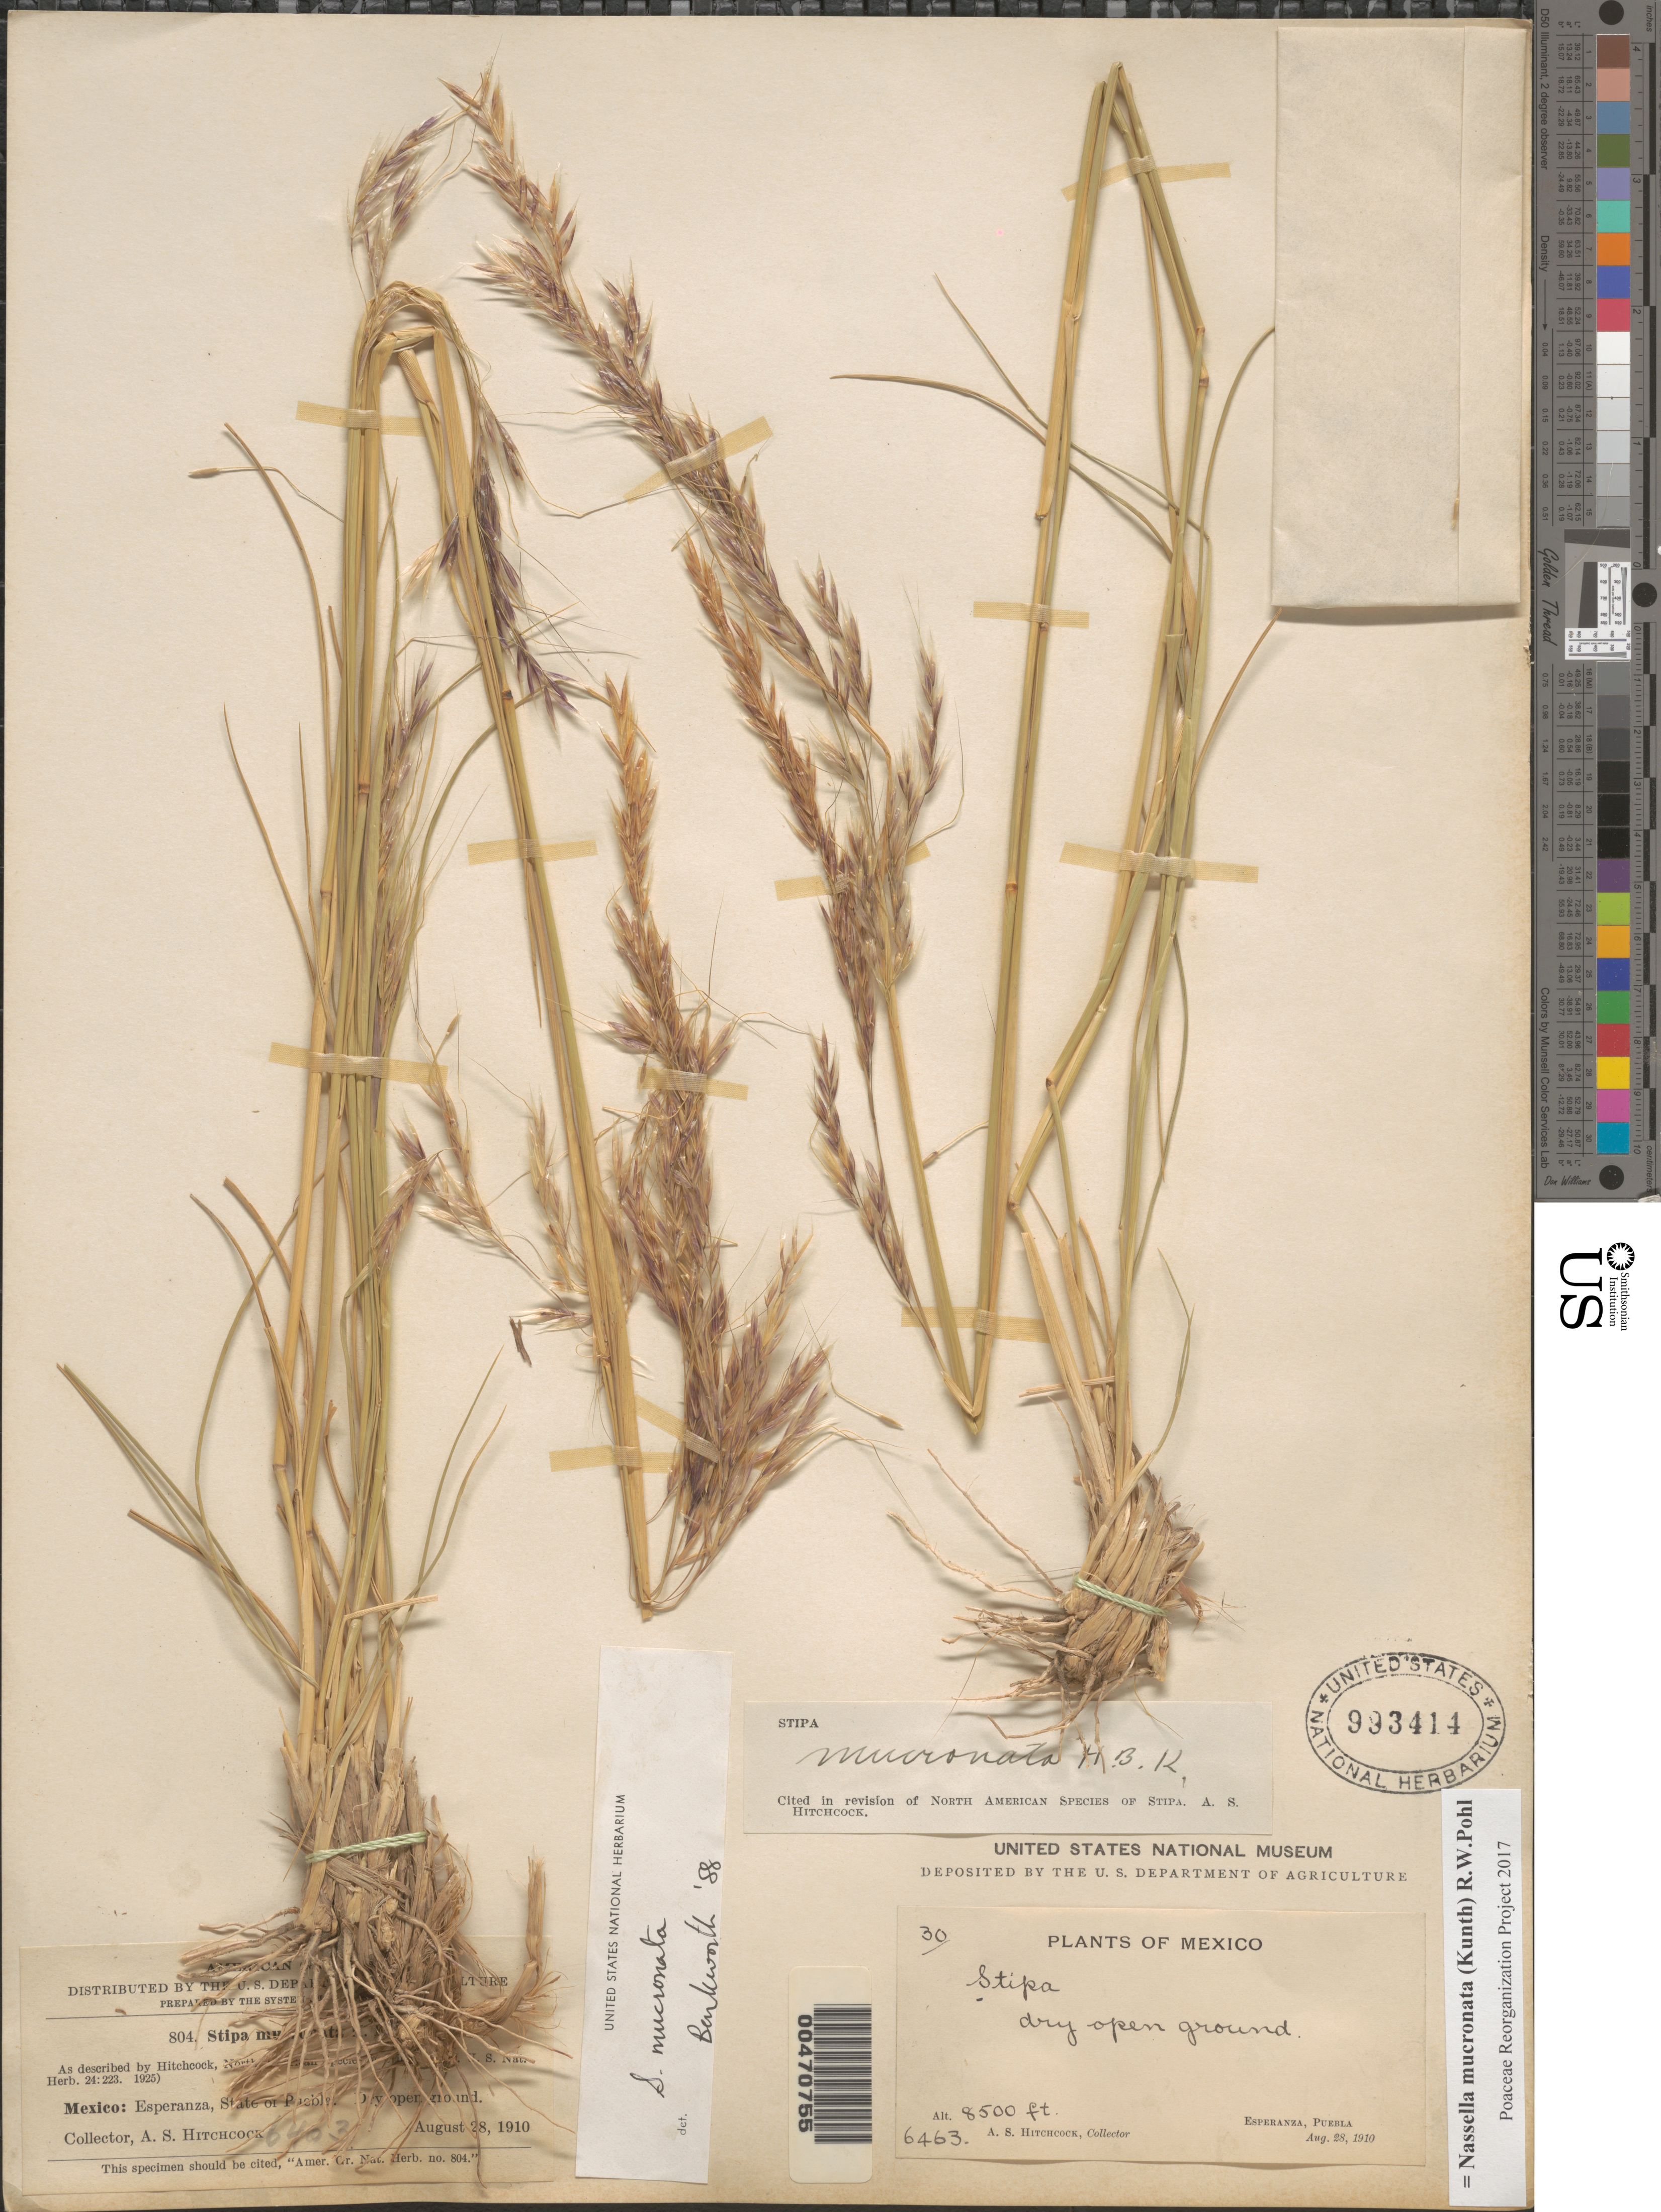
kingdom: Plantae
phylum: Tracheophyta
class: Liliopsida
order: Poales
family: Poaceae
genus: Nassella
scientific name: Nassella mucronata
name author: (Kunth) R.W. Pohl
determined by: Poaceae Reorganization Project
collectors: A. S. Hitchcock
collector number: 6463/30/804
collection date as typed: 28 Aug 1910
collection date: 1910-08-28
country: Mexico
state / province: Puebla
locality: Esperanza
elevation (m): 2591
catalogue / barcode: US 993414